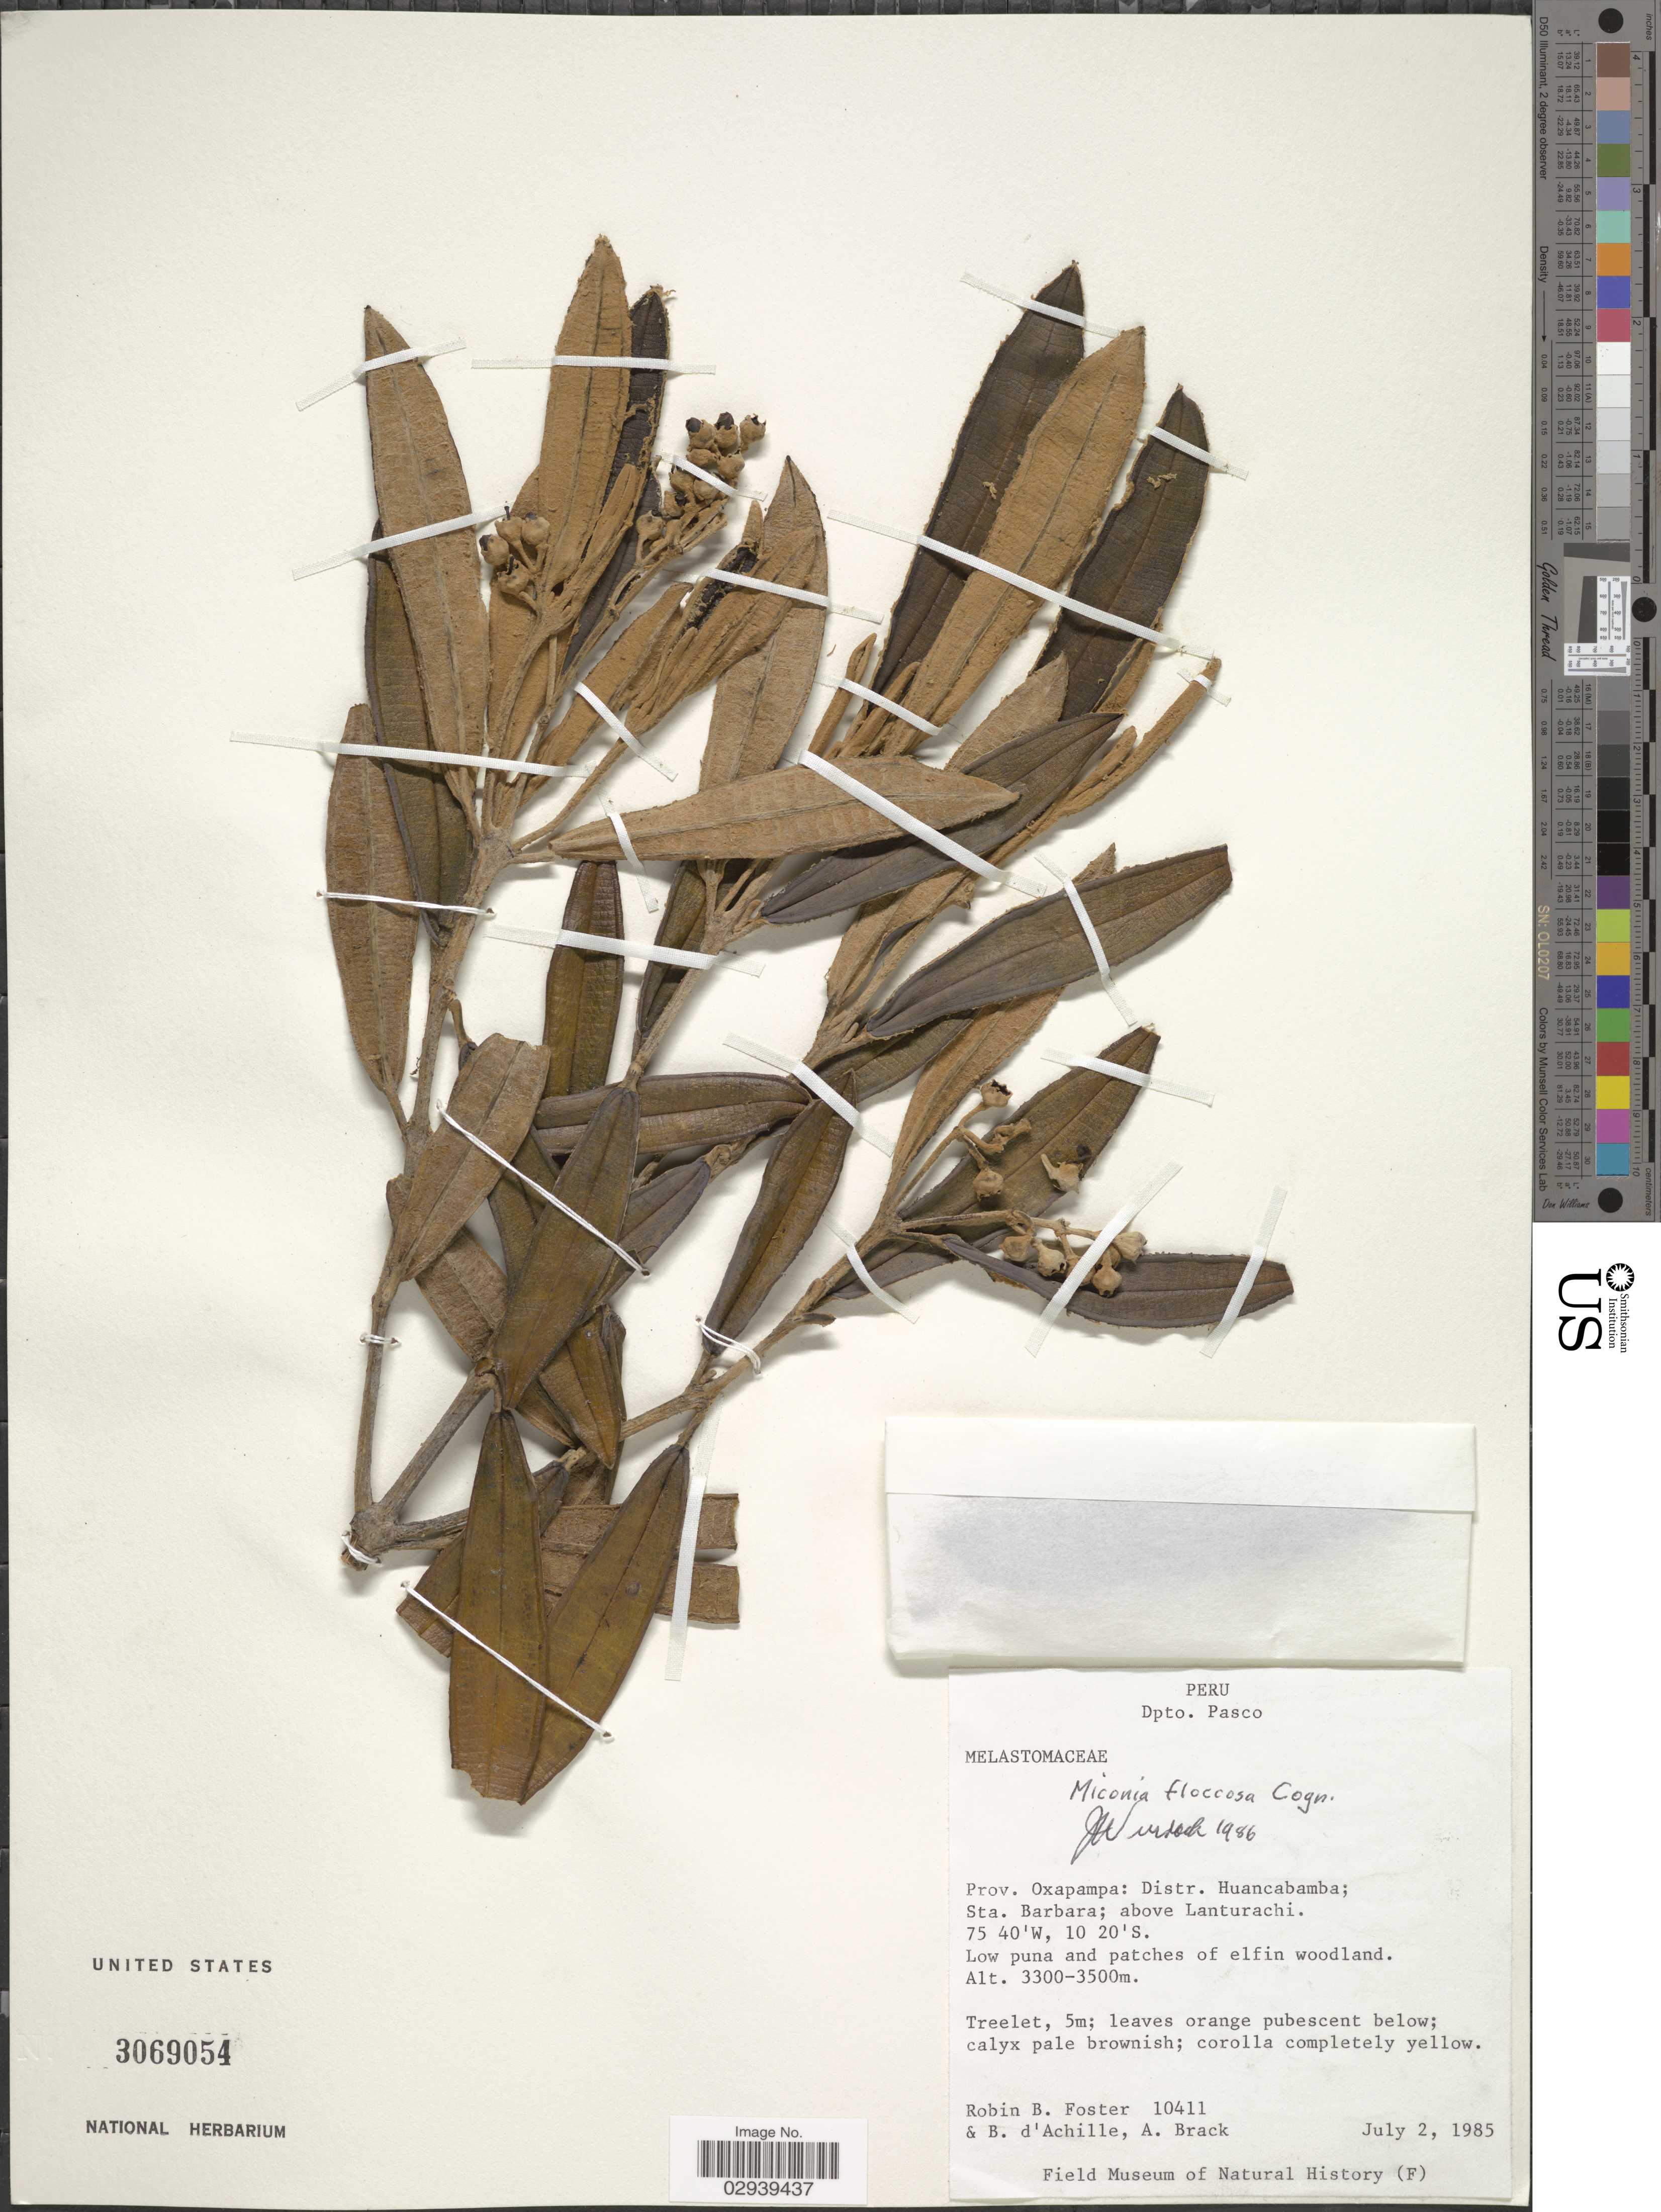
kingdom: Plantae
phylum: Tracheophyta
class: Magnoliopsida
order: Myrtales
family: Melastomataceae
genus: Miconia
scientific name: Miconia floccosa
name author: Cogn.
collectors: R. B. Foster, B. d'Achille & A. Brack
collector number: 10411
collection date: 1985-07-02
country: Peru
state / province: Pasco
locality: Prov. Oxapampa: Distr. Huancabamba; Sta. Barbara; above Lanturachi.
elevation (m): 3300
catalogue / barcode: US 3069054